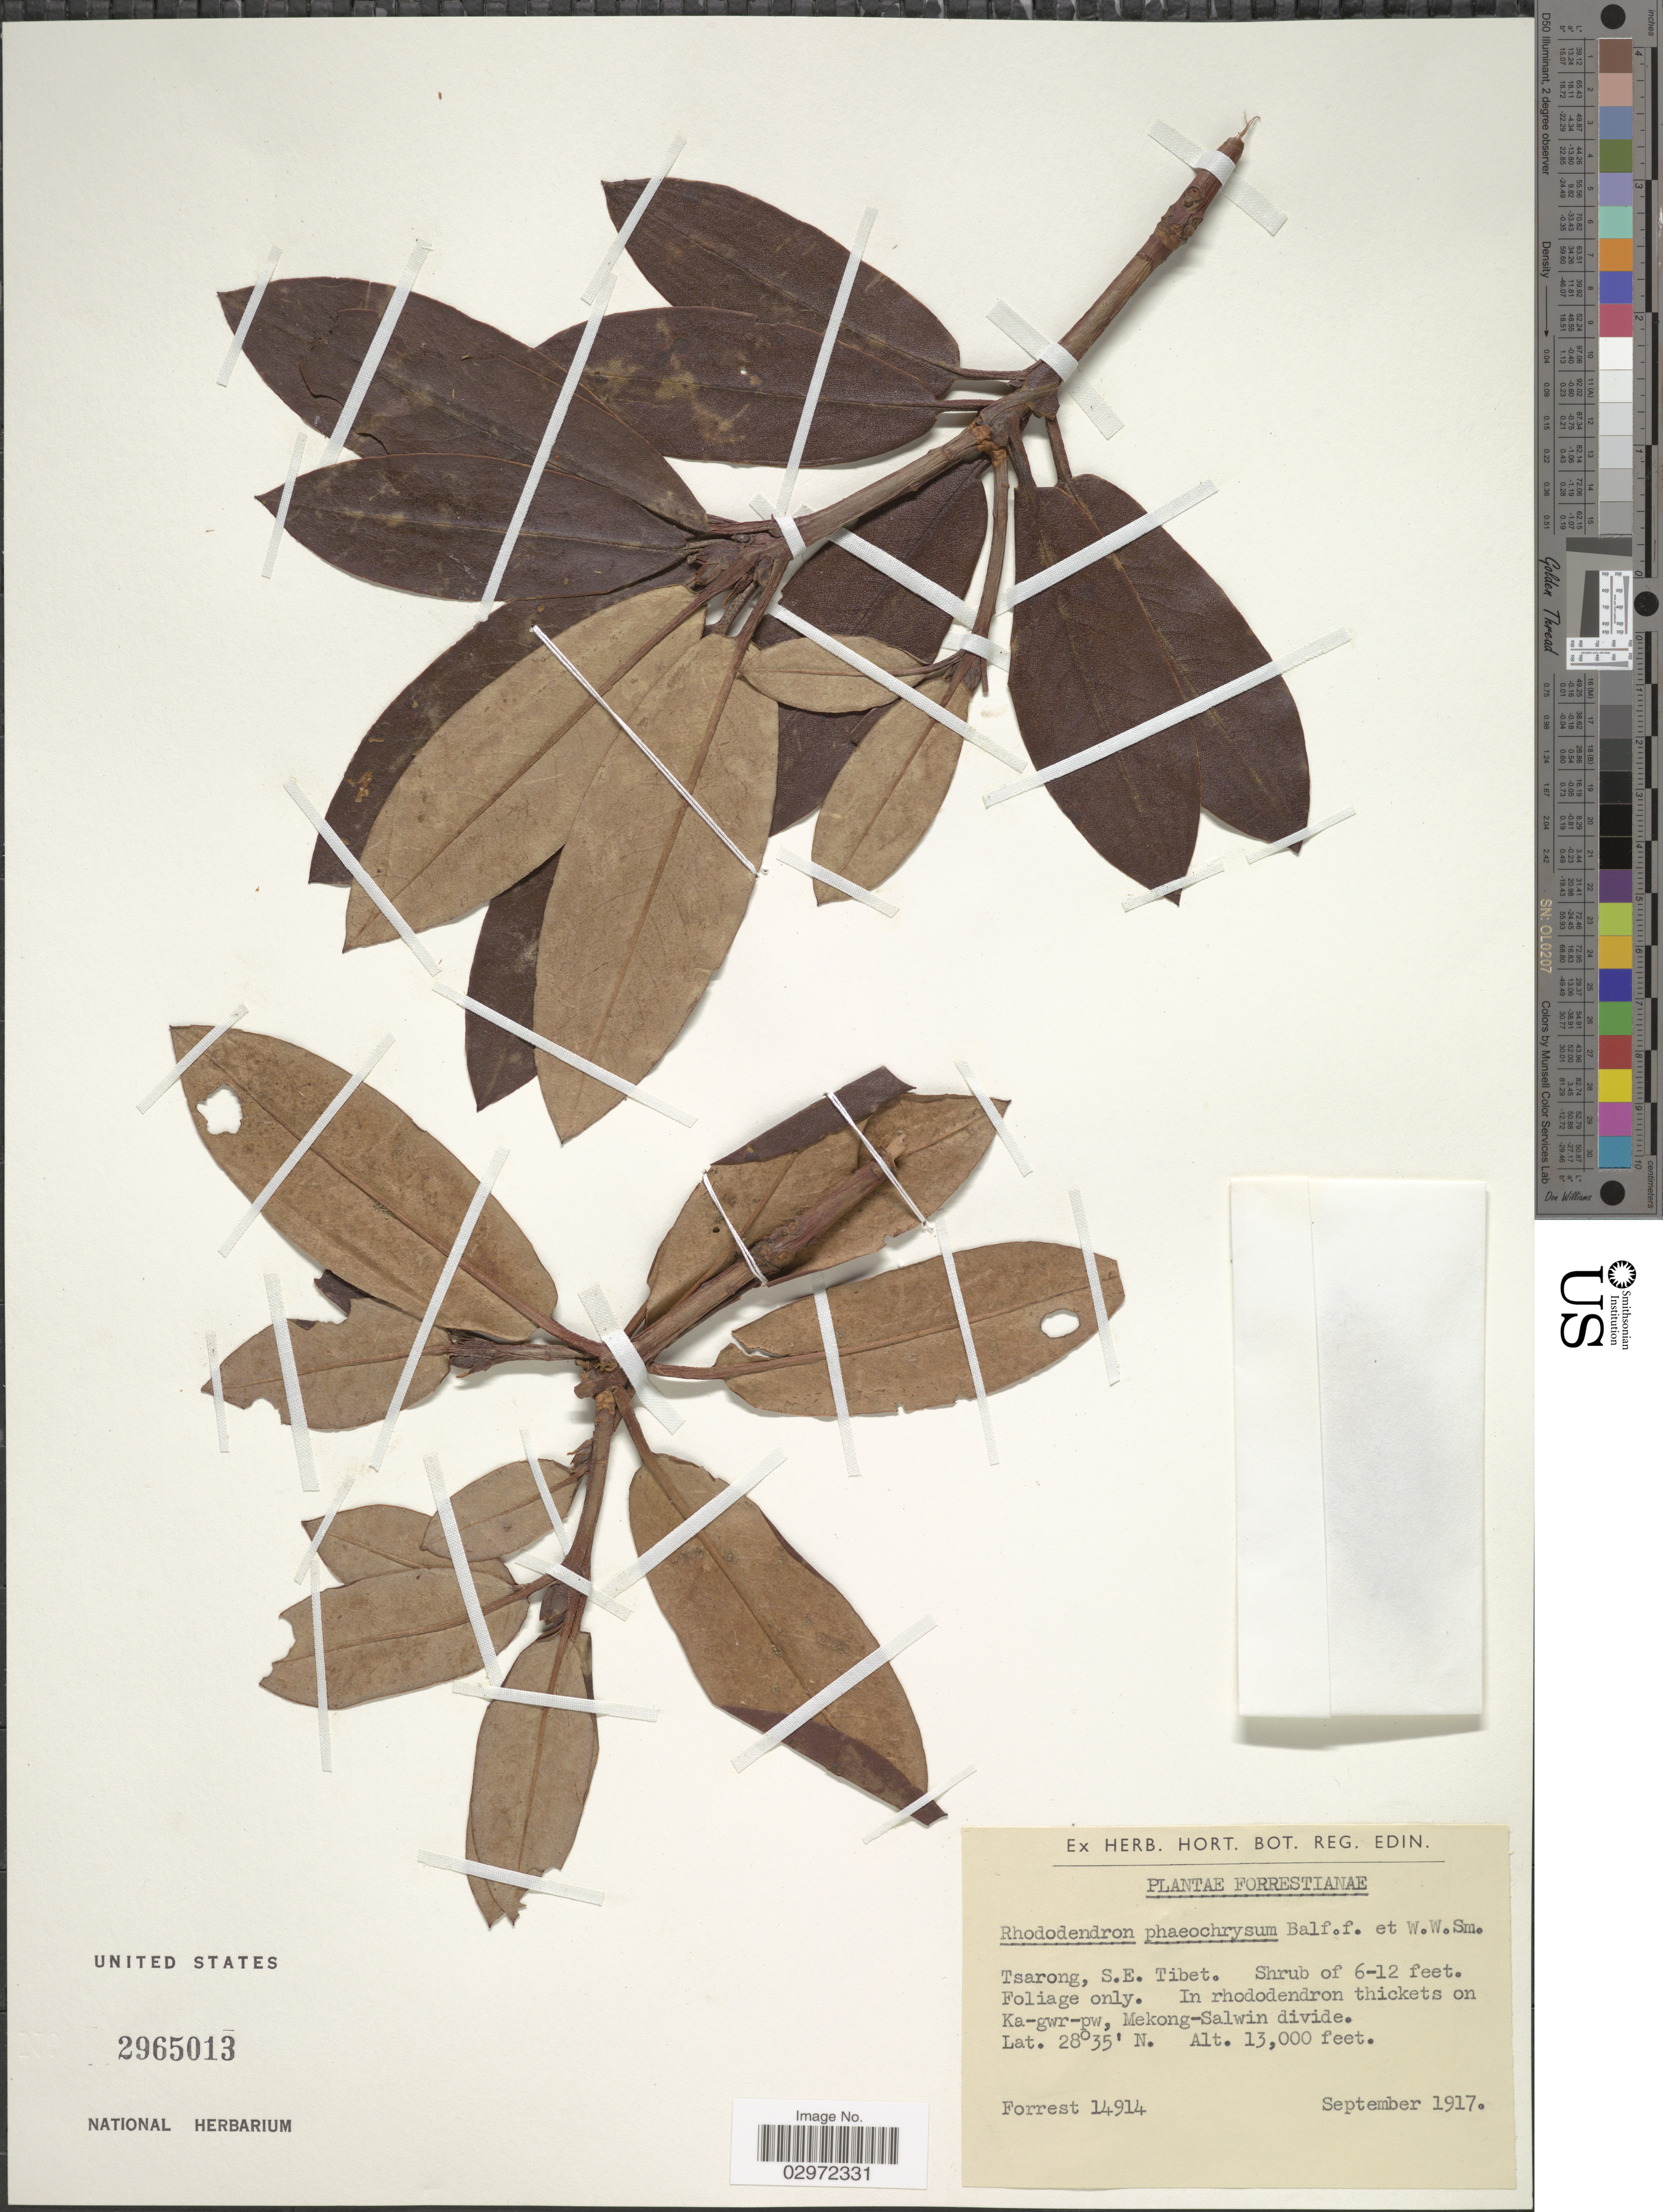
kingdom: Plantae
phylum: Tracheophyta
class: Magnoliopsida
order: Ericales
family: Ericaceae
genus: Rhododendron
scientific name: Rhododendron phaeochrysum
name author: Balf. f. & W.W. Sm.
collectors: -. Forrest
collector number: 14914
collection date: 1917-09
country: China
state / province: Xizang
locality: Tsarong, S.E. Tibet. In rhododendron thickets on Ka-gwr-pw, Mekong-Salween divide.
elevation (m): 3962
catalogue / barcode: US 2965013